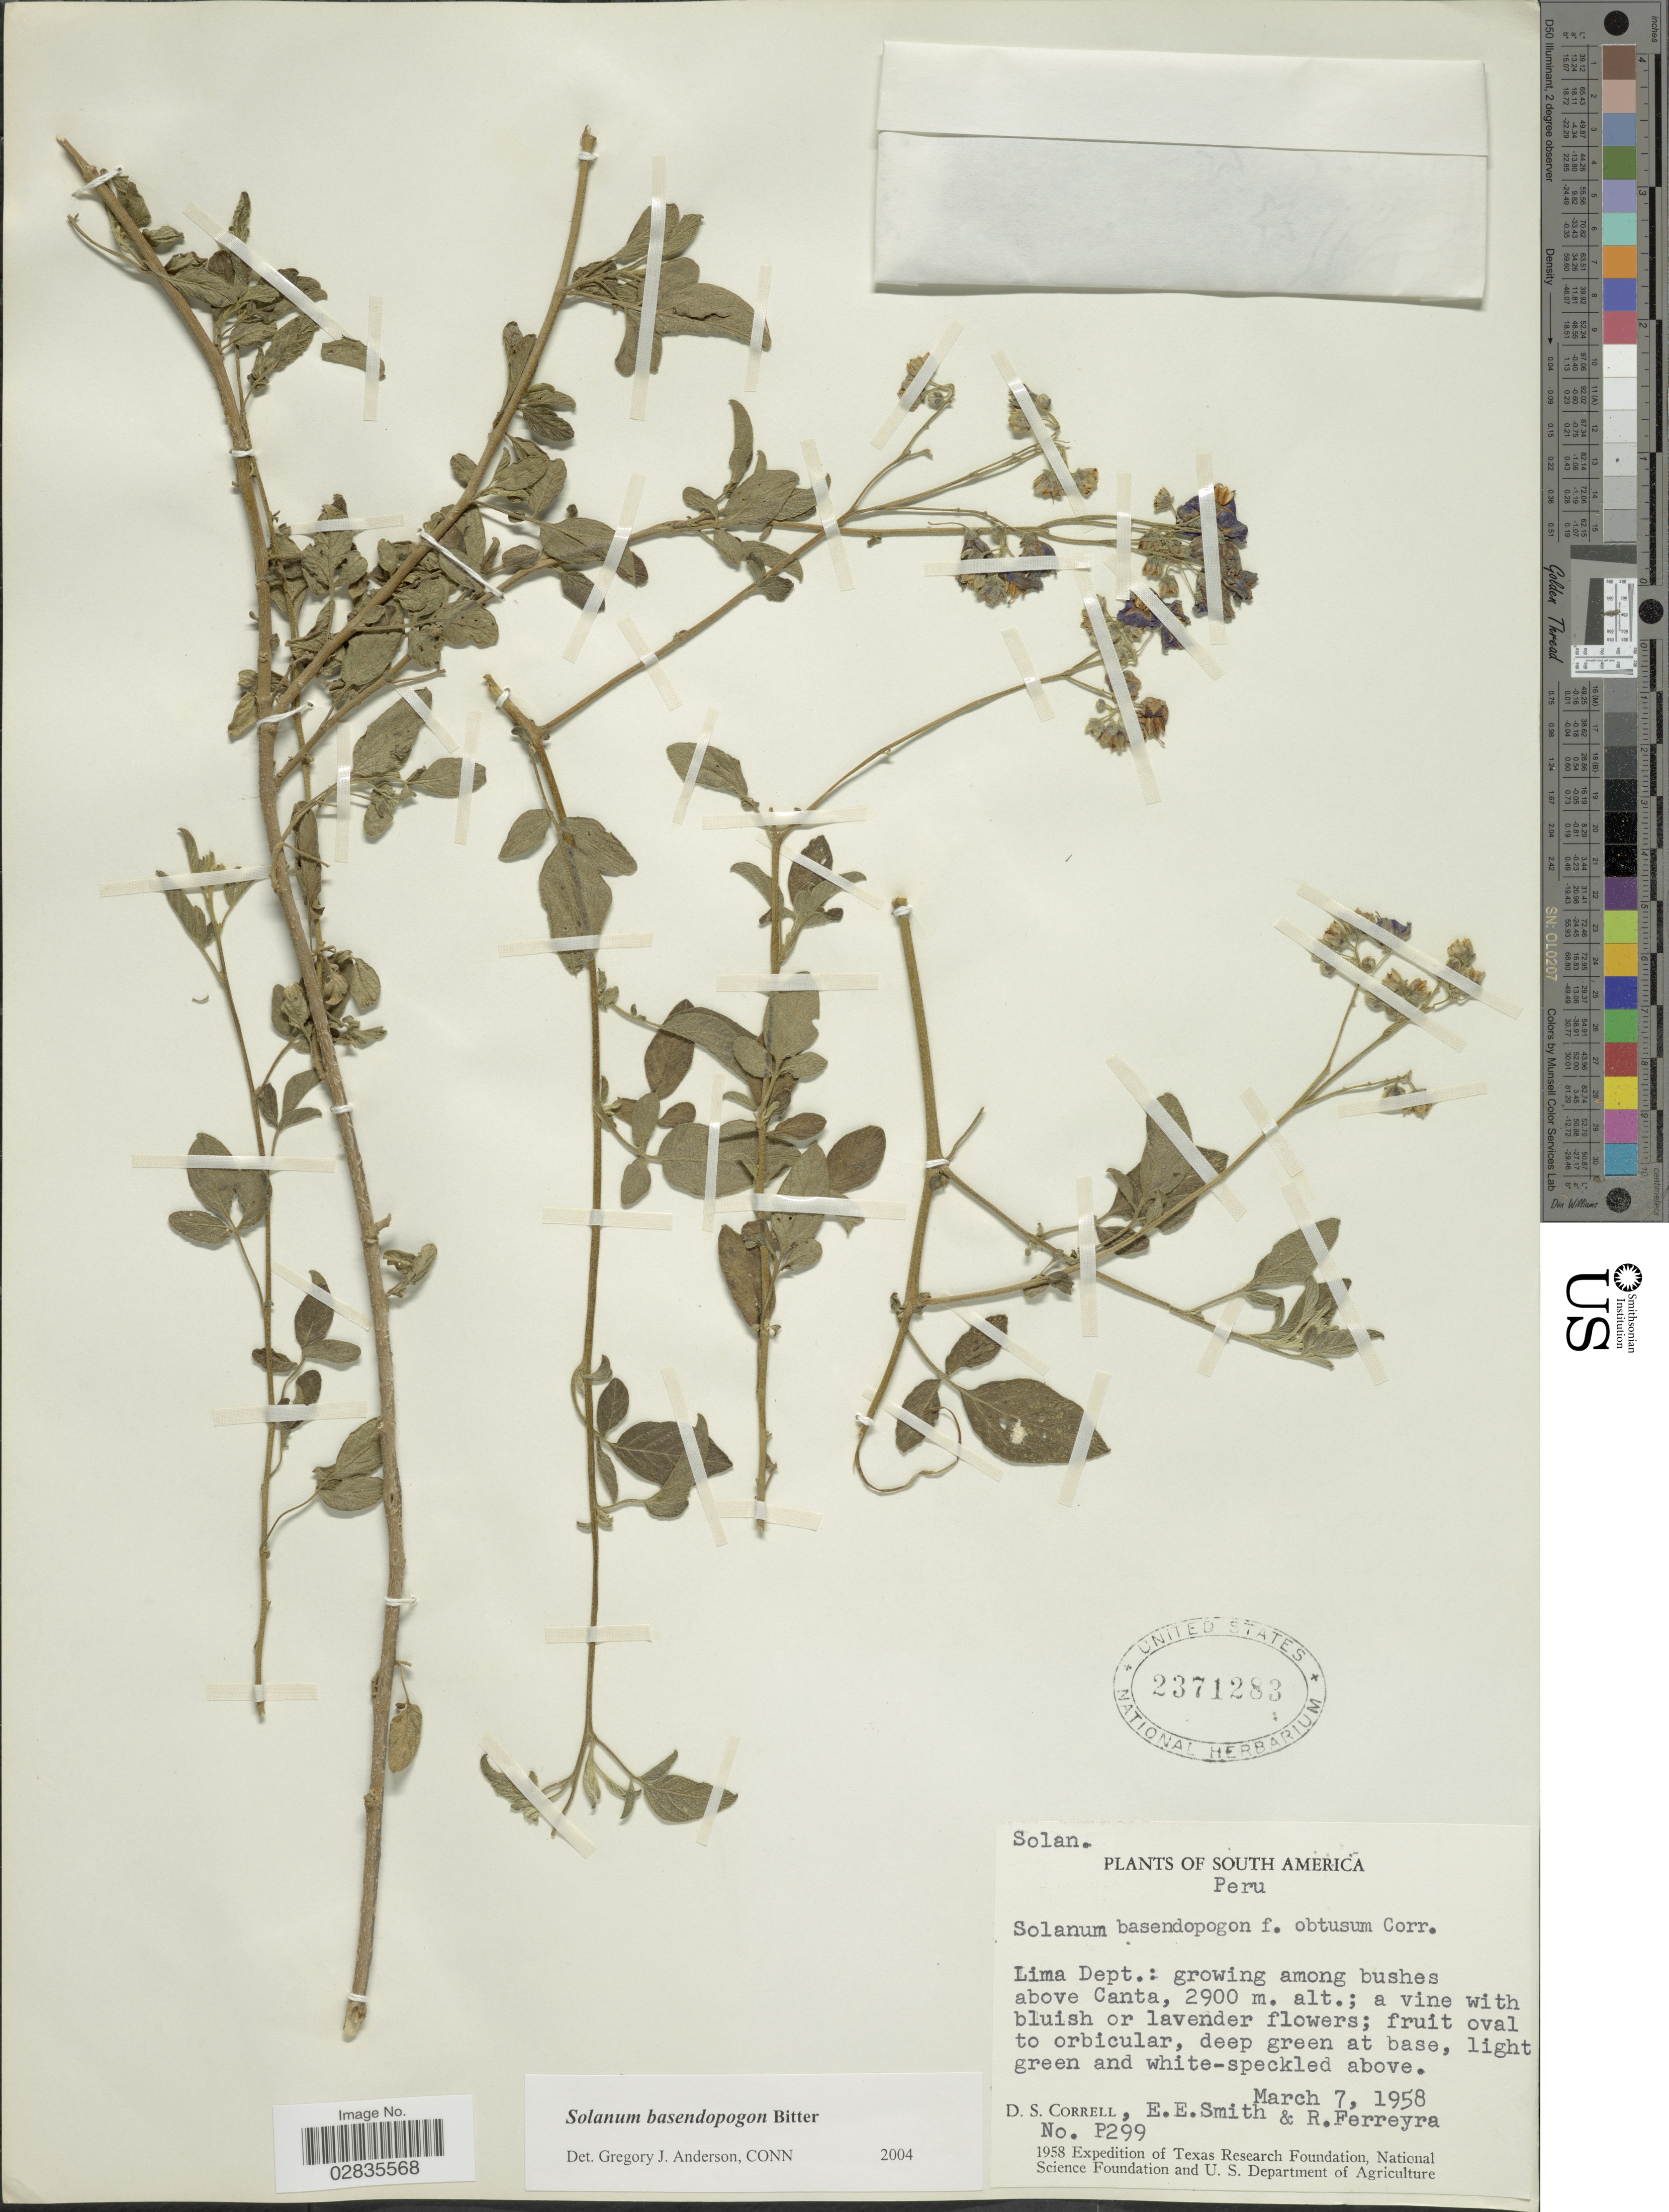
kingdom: Plantae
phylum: Tracheophyta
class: Magnoliopsida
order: Solanales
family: Solanaceae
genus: Solanum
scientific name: Solanum basendopogon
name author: Bitter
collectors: D. S. Correll, E. E. Smith & R. A. Ferreyra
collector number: P299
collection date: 1958-03-07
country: Peru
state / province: Lima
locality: Lima Dept.: above Canta.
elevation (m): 2900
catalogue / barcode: US 2371283